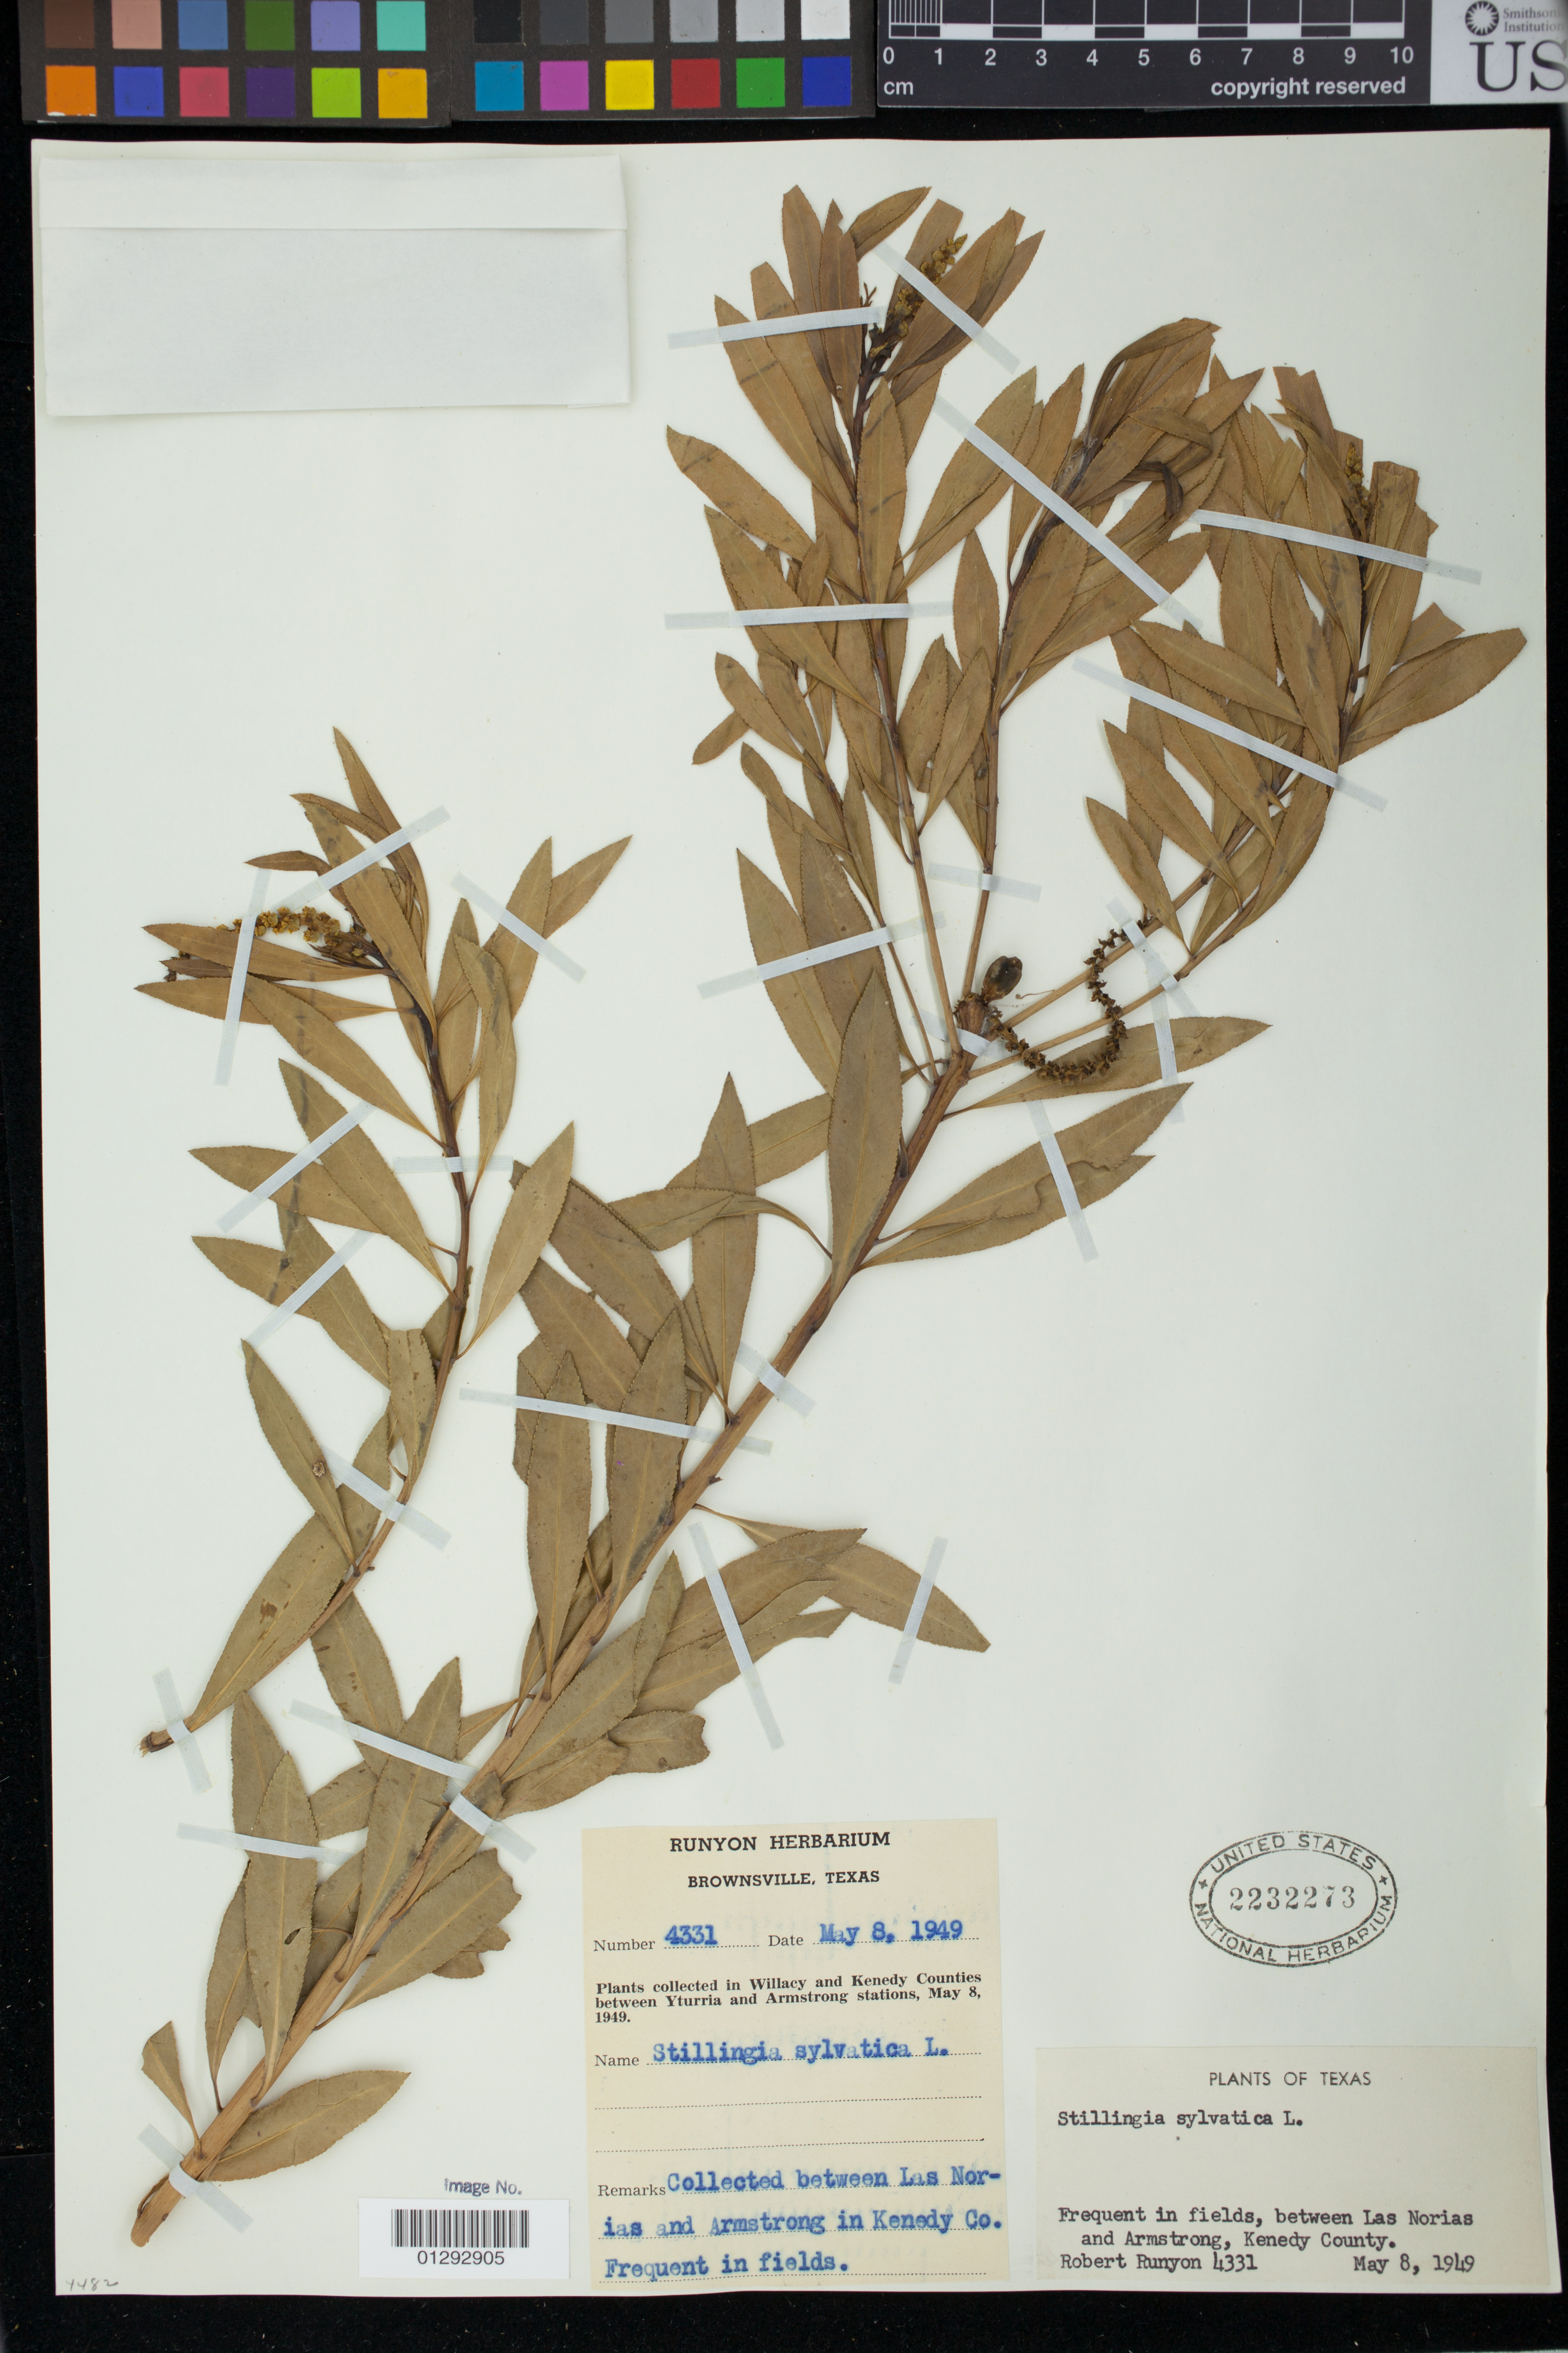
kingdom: Plantae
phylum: Tracheophyta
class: Magnoliopsida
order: Malpighiales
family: Euphorbiaceae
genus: Stillingia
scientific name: Stillingia sylvatica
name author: L.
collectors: R. Runyon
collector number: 4331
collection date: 1949-05-08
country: United States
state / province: Texas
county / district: Kenedy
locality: between Las Norias and Armstrong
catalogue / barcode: US 2232273